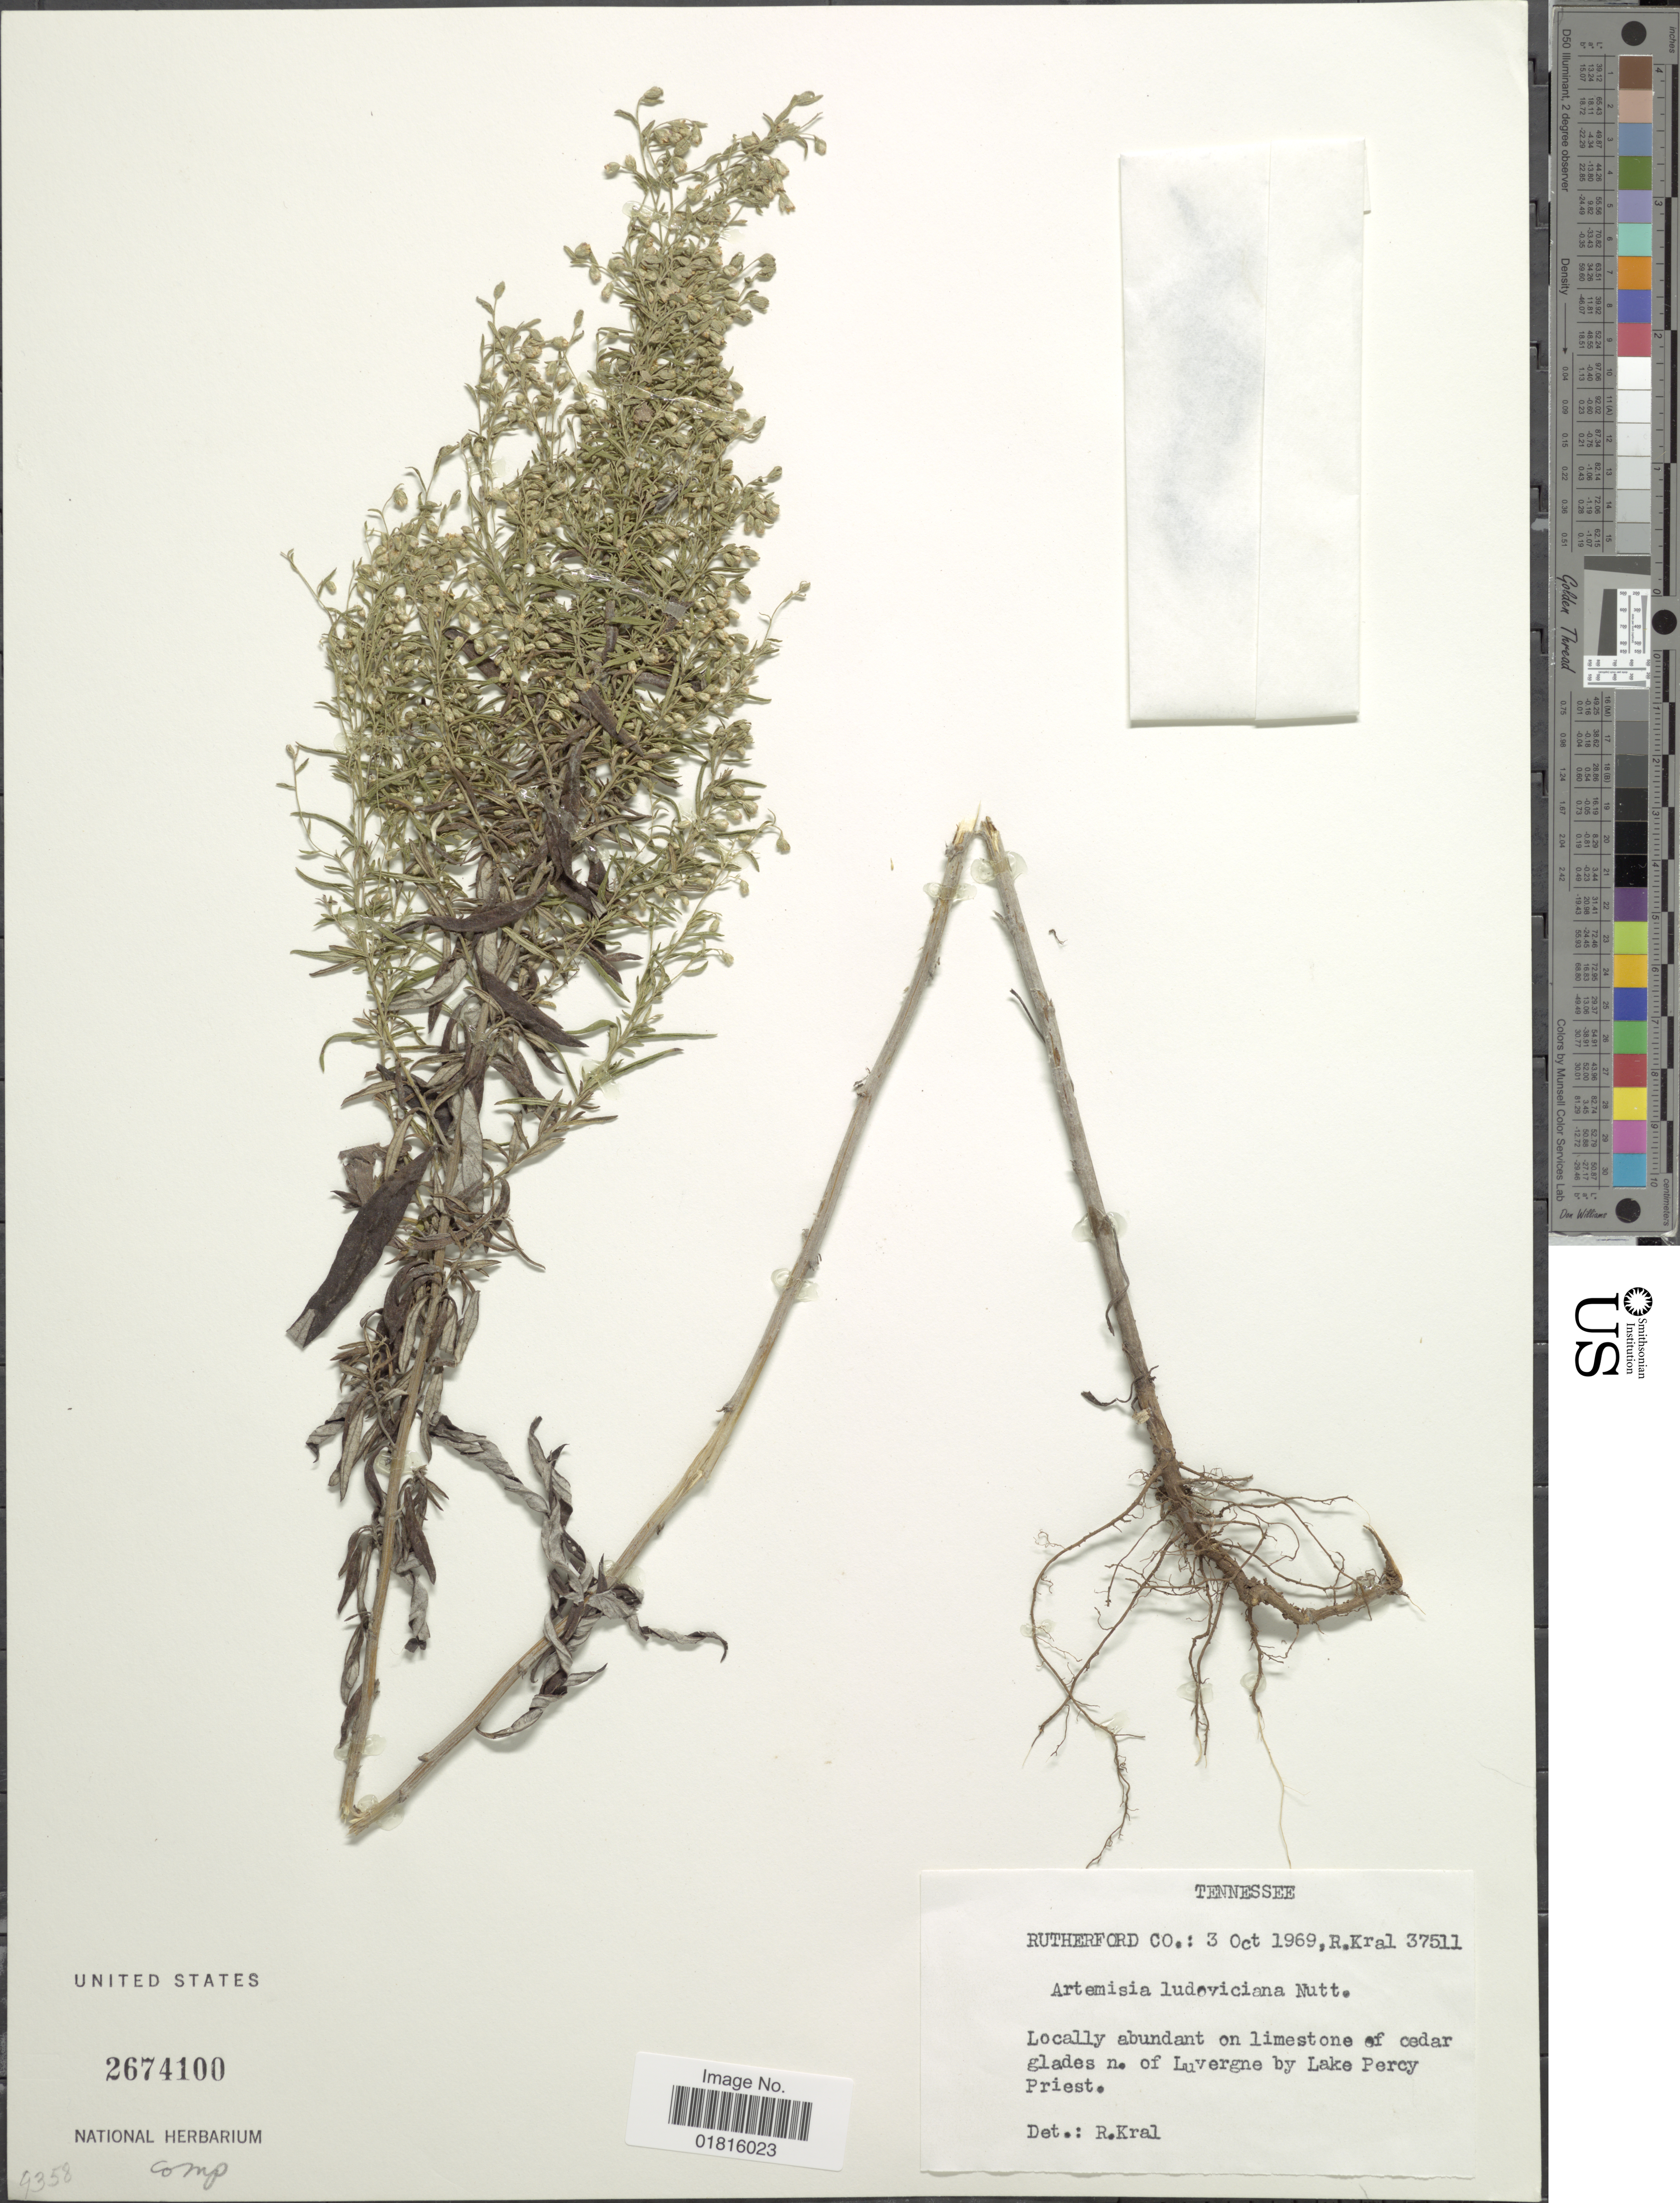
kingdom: Plantae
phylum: Tracheophyta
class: Magnoliopsida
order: Asterales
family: Asteraceae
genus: Artemisia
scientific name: Artemisia ludoviciana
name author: Nutt.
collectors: R. Kral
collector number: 37511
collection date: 1969-10-03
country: United States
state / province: Tennessee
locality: Rutherford Co.: Locally abundant on limestone of cedar glades n. of Luvergne by Lake Percy Priest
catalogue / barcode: US 2674100